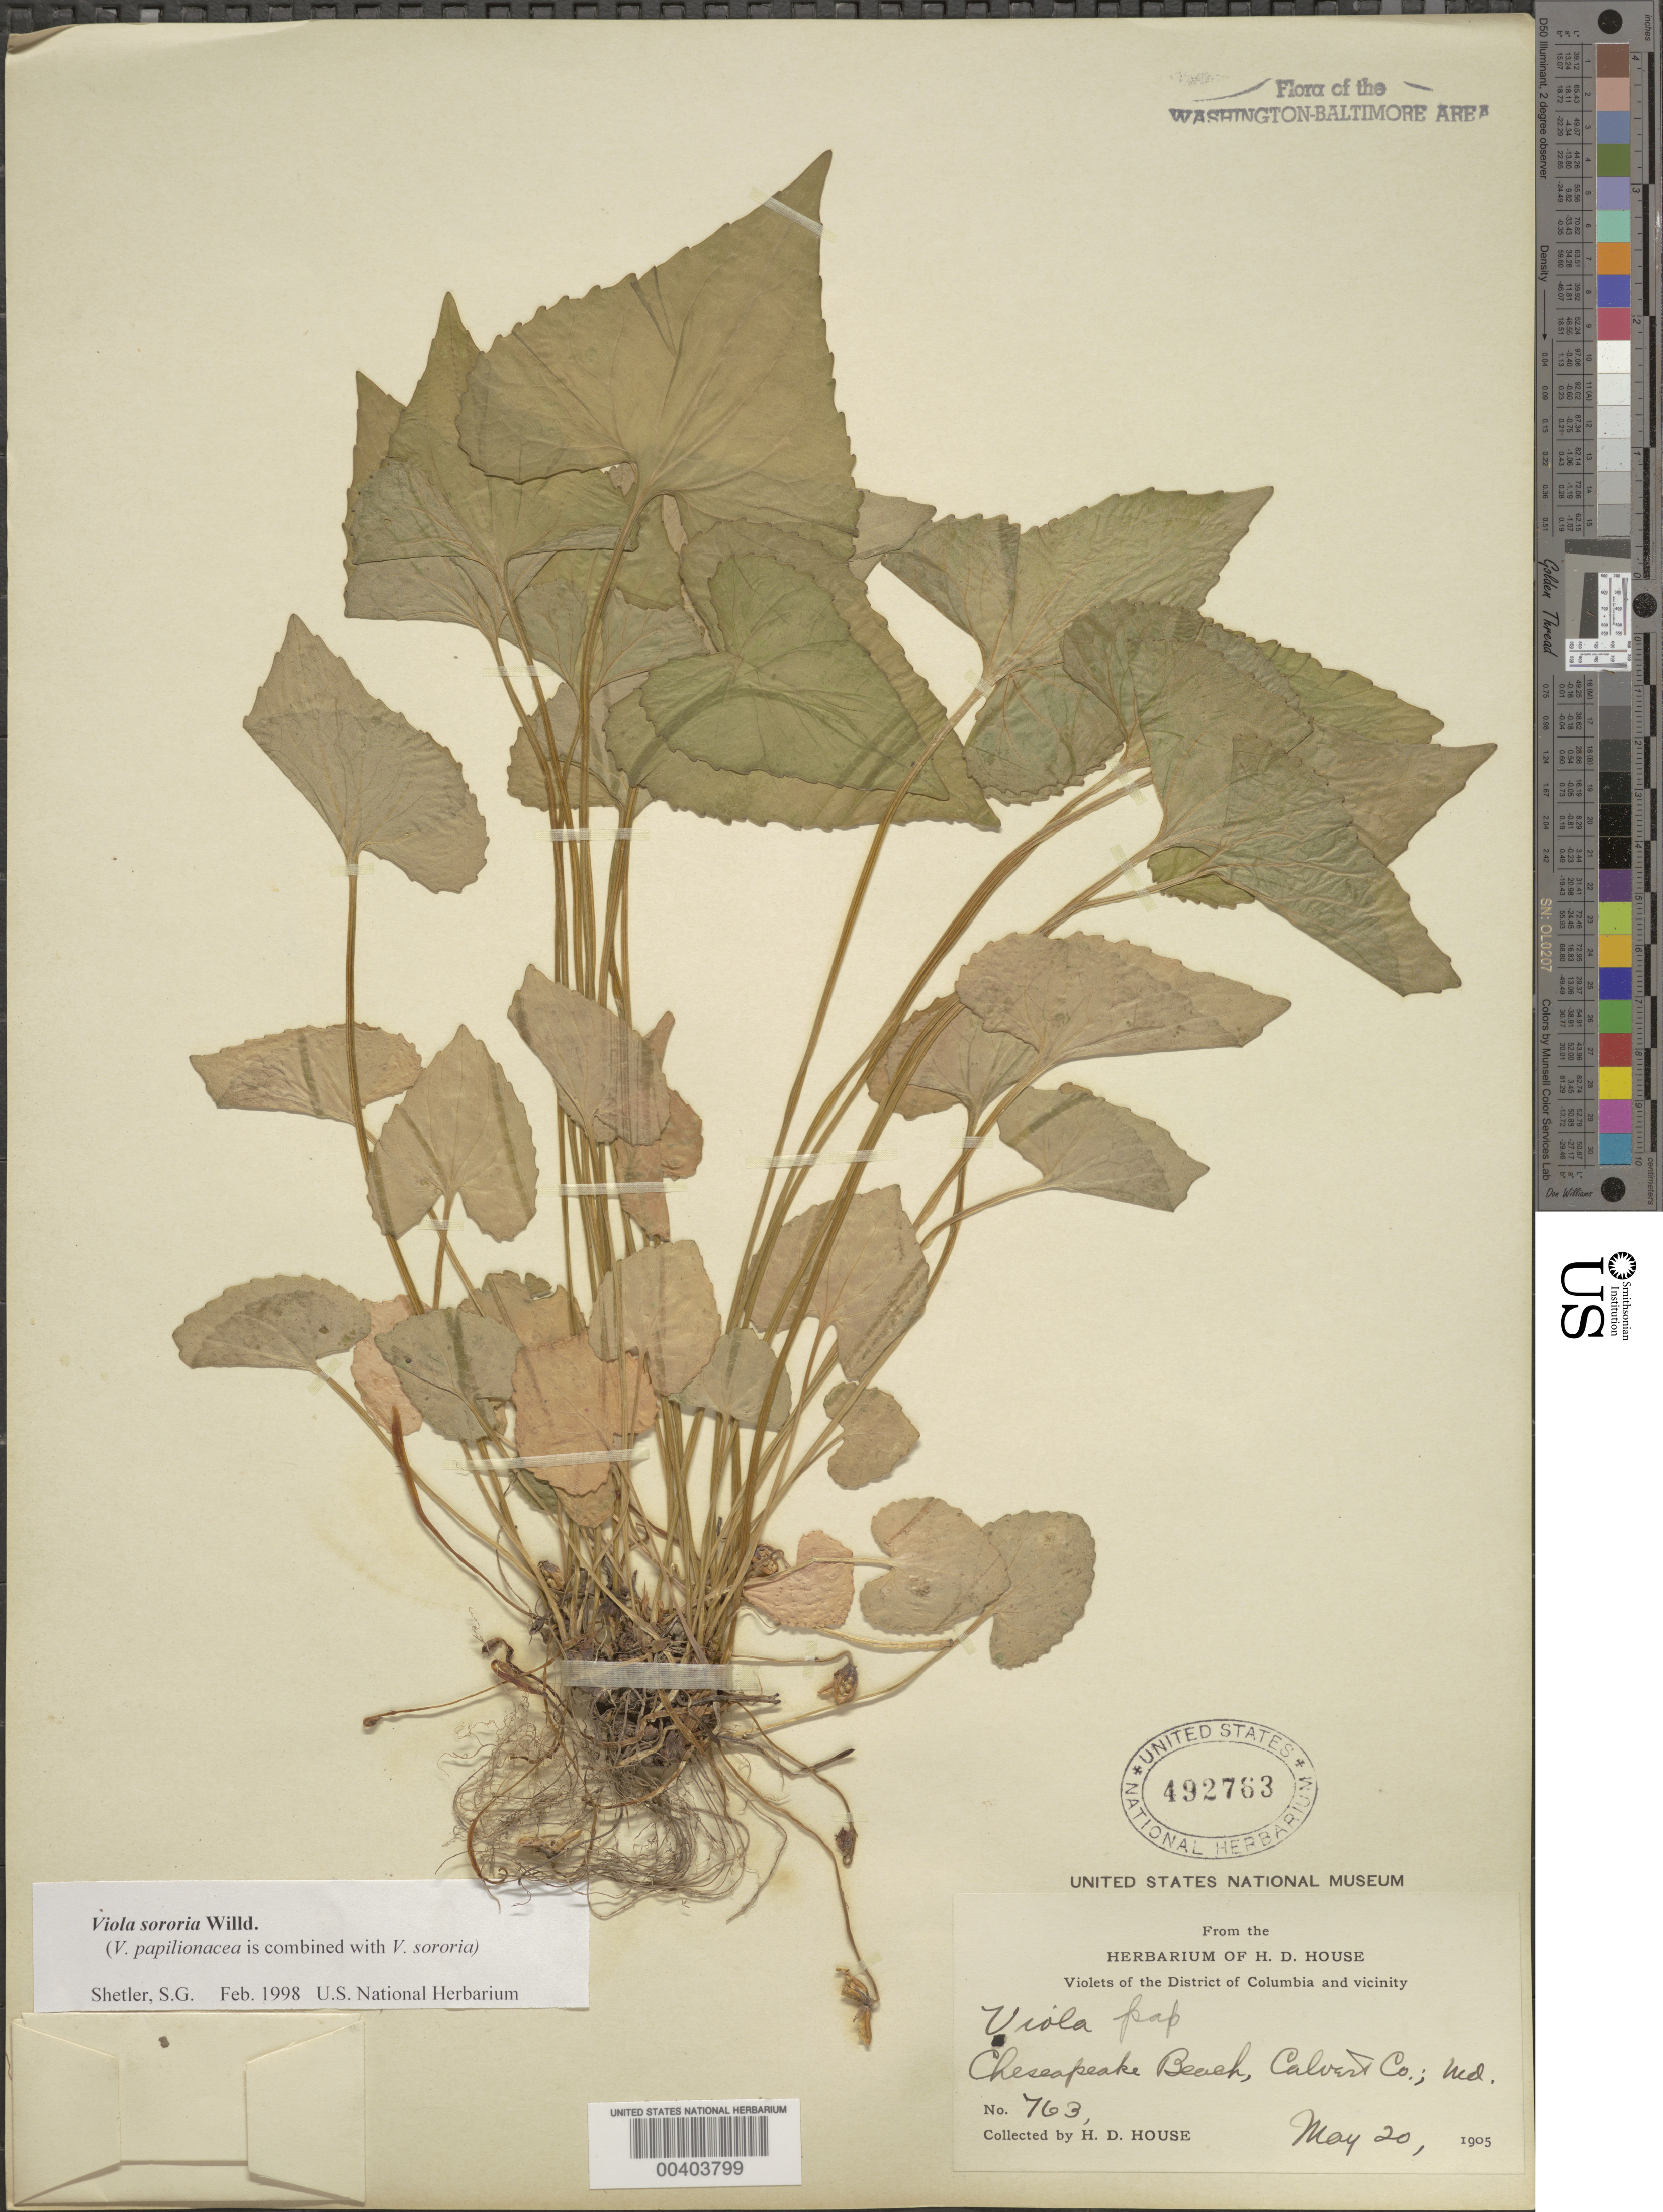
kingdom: Plantae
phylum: Tracheophyta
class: Magnoliopsida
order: Malpighiales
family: Violaceae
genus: Viola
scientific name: Viola sororia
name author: Willd.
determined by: Shetler, Stanwyn G., (US), NMNH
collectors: H. D. House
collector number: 763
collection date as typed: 20 May 1905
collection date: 1905-05-20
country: United States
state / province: Maryland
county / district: Calvert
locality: Chesapeake Beach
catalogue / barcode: US 492763